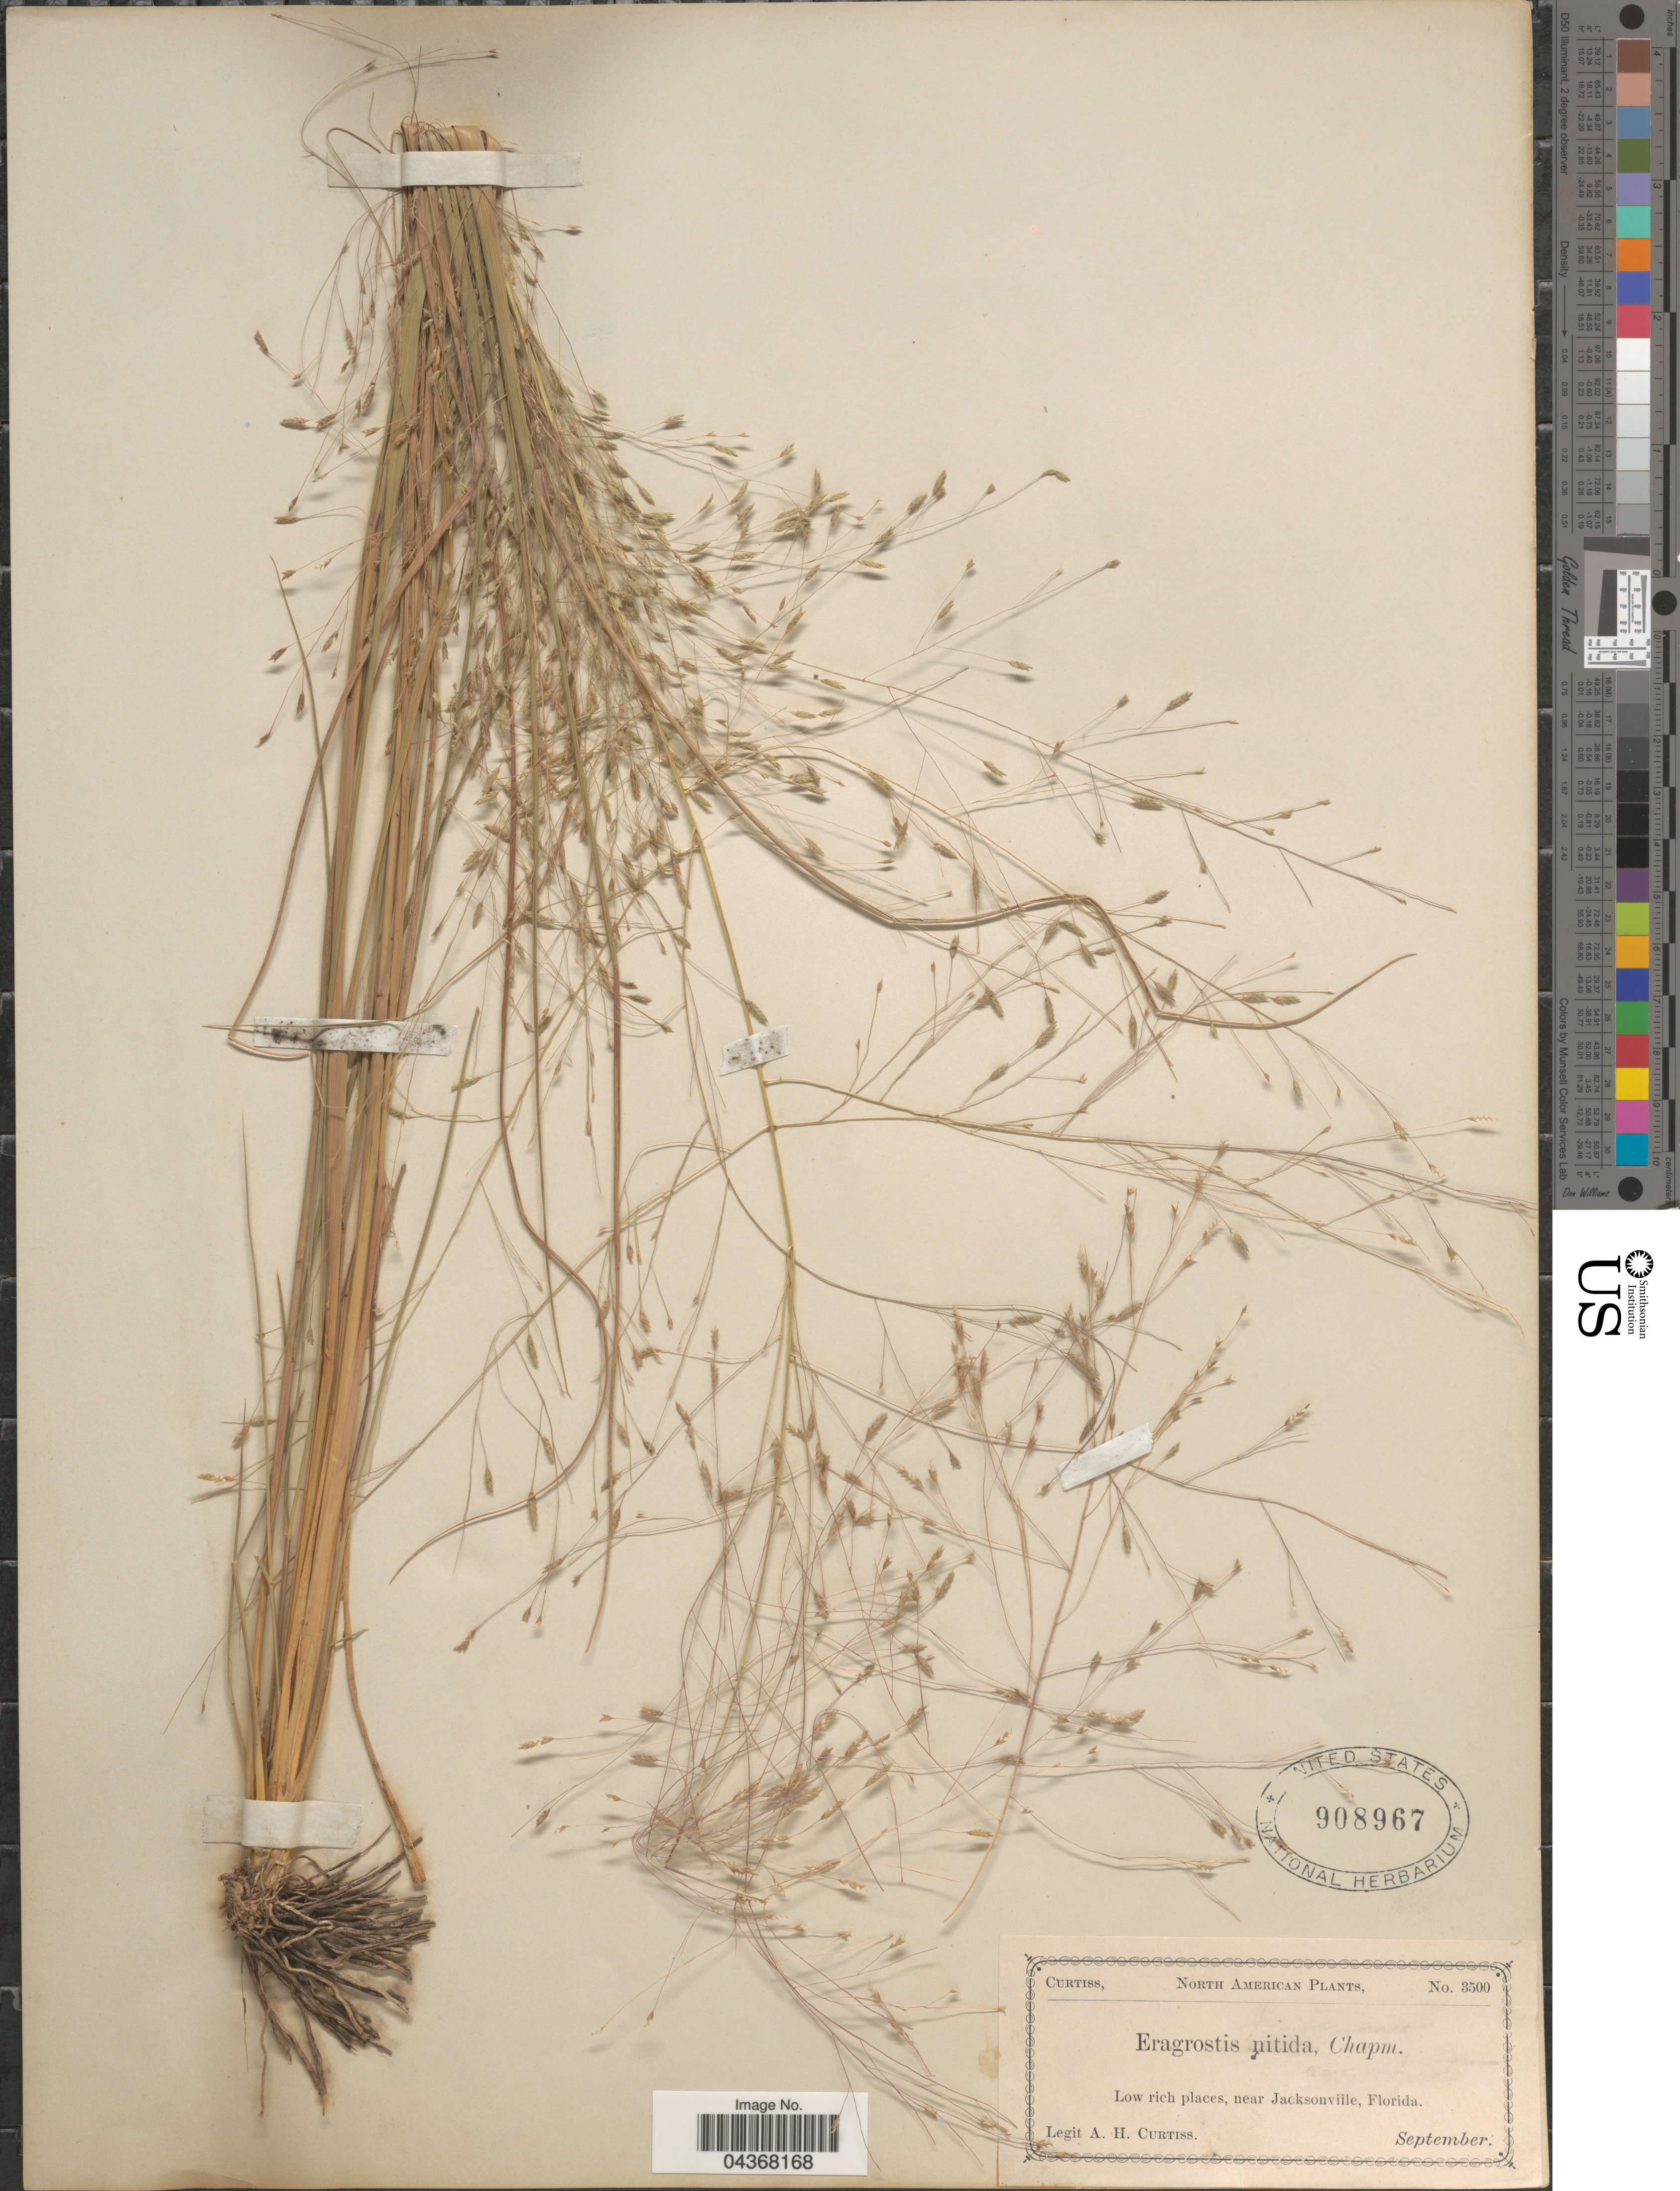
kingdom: Plantae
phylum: Tracheophyta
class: Liliopsida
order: Poales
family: Poaceae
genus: Eragrostis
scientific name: Eragrostis elliottii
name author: S. Watson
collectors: A. H. Curtiss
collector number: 3500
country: United States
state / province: Florida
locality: Low rich places, near Jacksonville.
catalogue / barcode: US 908967